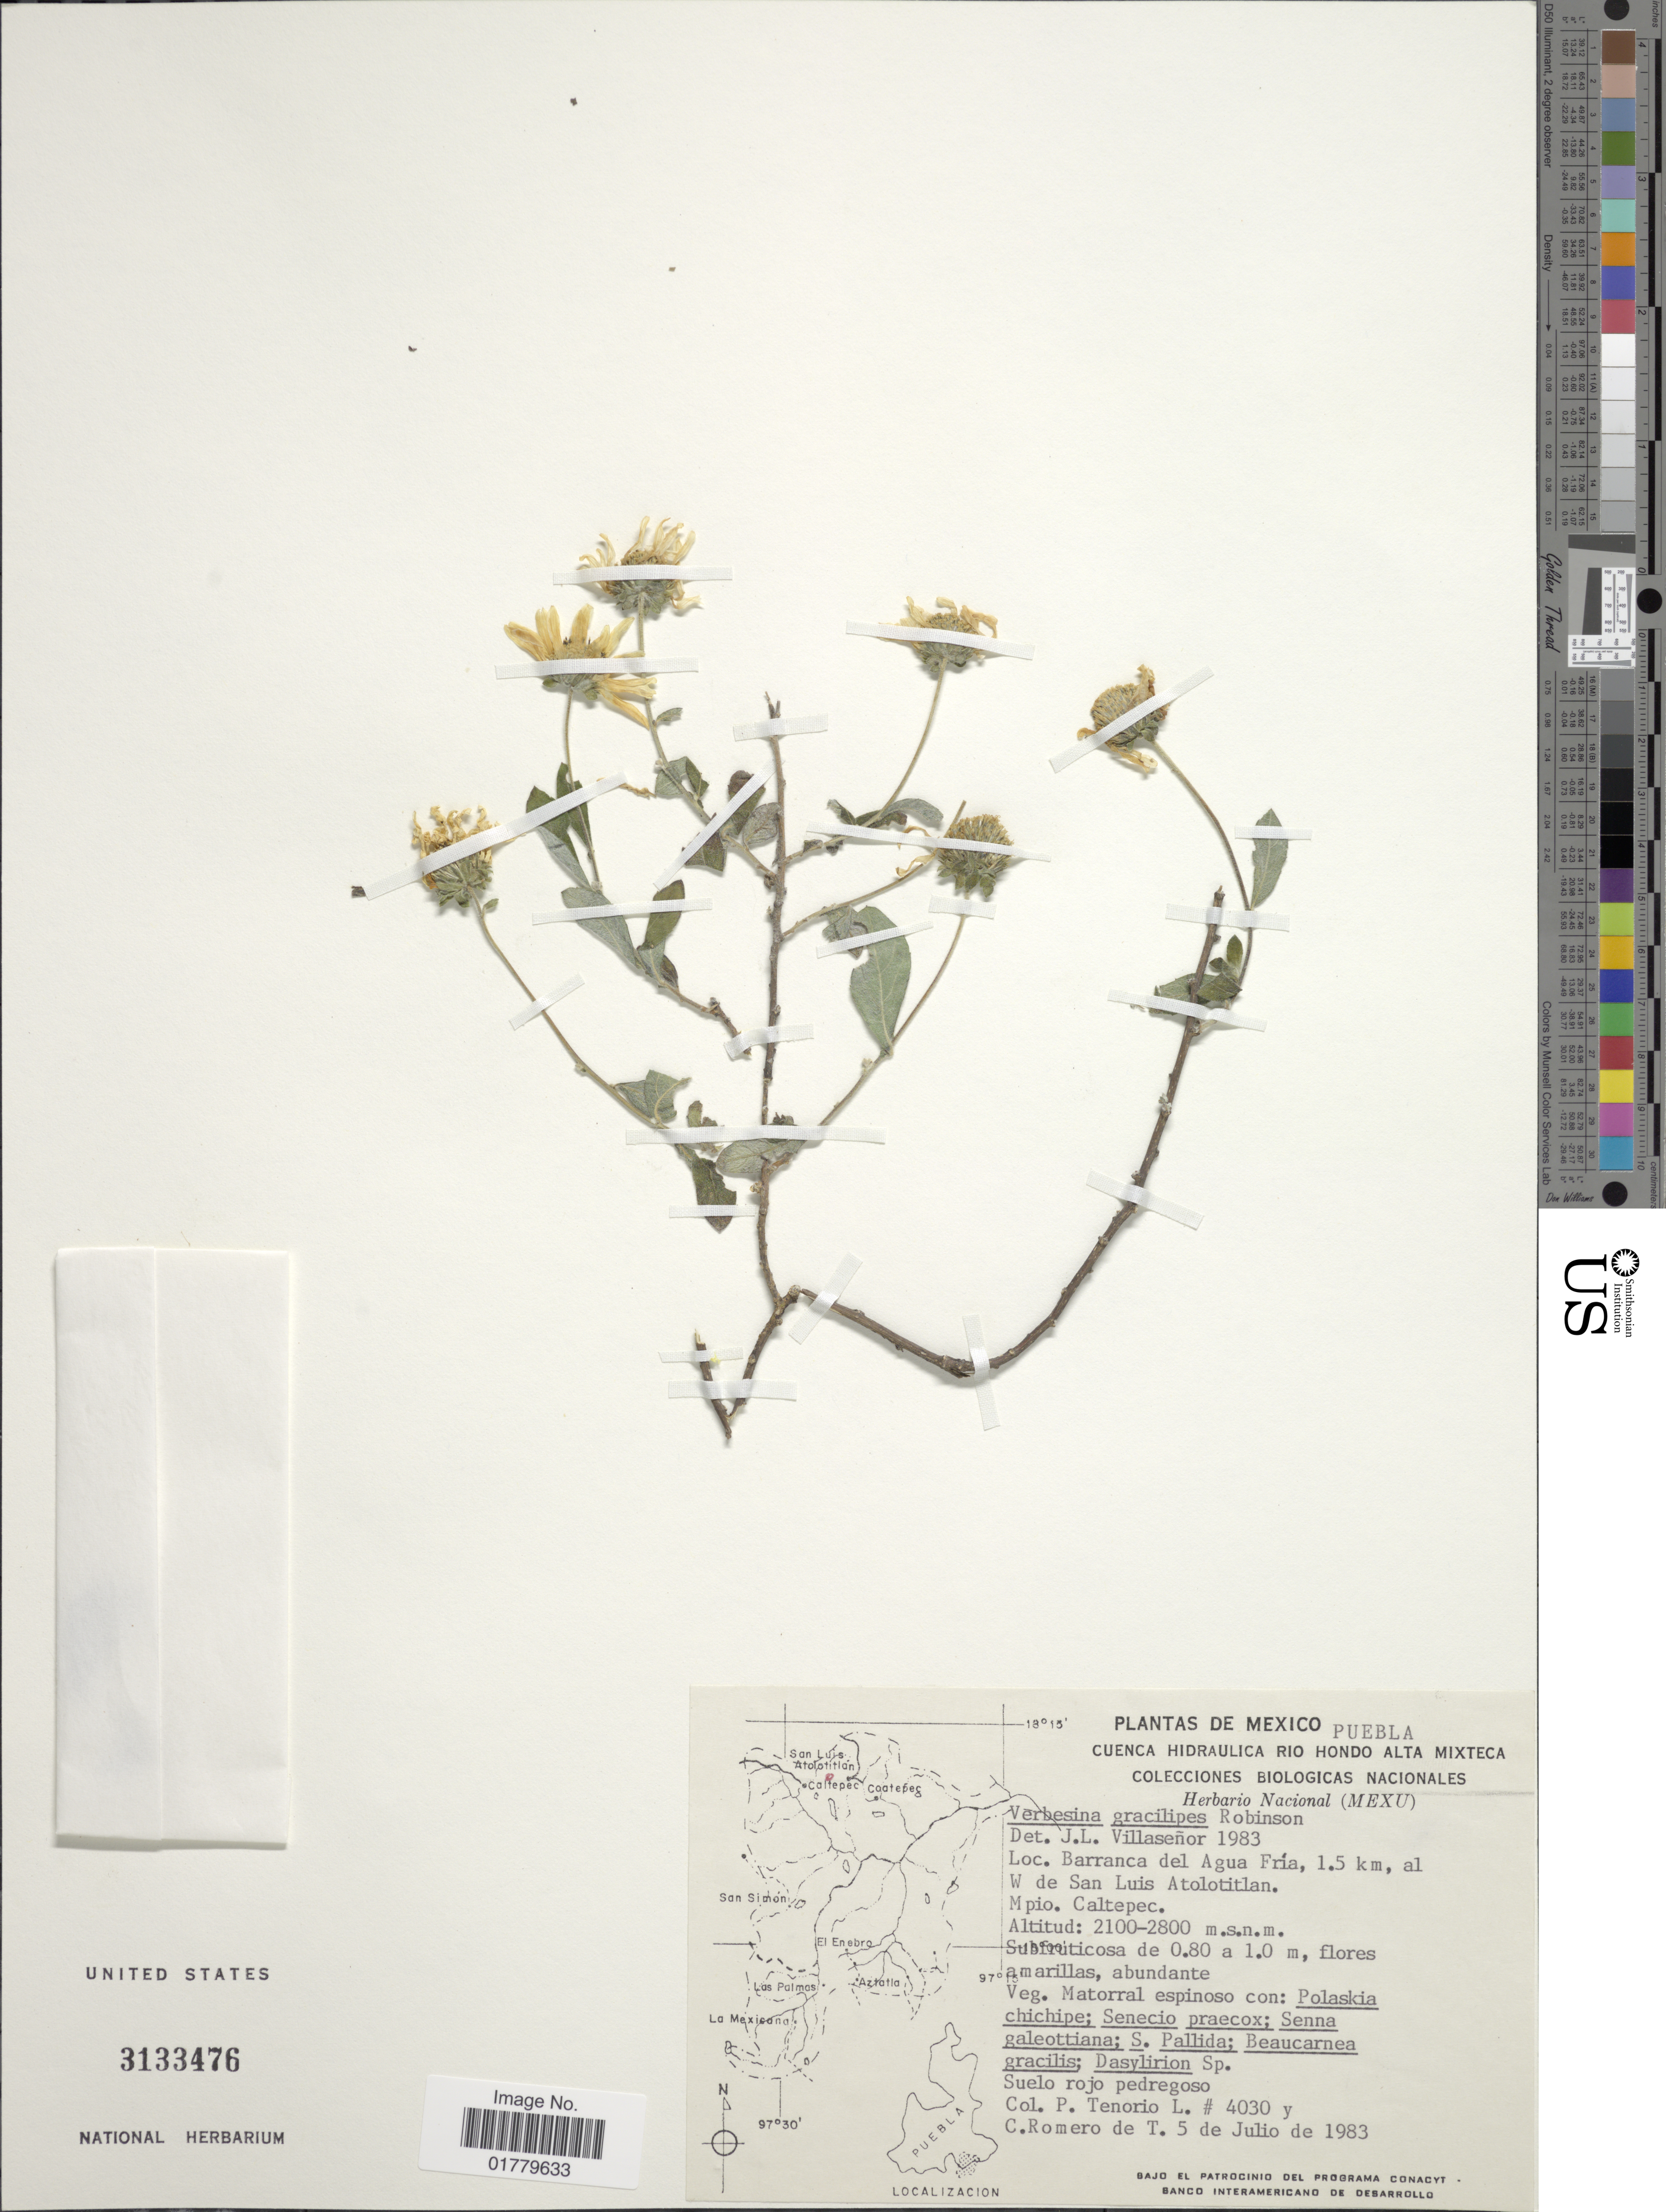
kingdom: Plantae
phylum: Tracheophyta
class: Magnoliopsida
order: Asterales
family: Asteraceae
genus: Verbesina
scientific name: Verbesina gracilipes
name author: B.L. Rob.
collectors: P. Tenorio L. & C. Romero de T.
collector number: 4030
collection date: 1983-07-05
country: Mexico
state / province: Puebla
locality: Cuenca Hidraulica Rio Hondo Alta Mixteca. Puebla. Barranca del Agua Fría, 1.5 km, al W de San Luis Atolotitlan. Mpio. Caltepec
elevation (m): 2100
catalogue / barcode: US 3133476